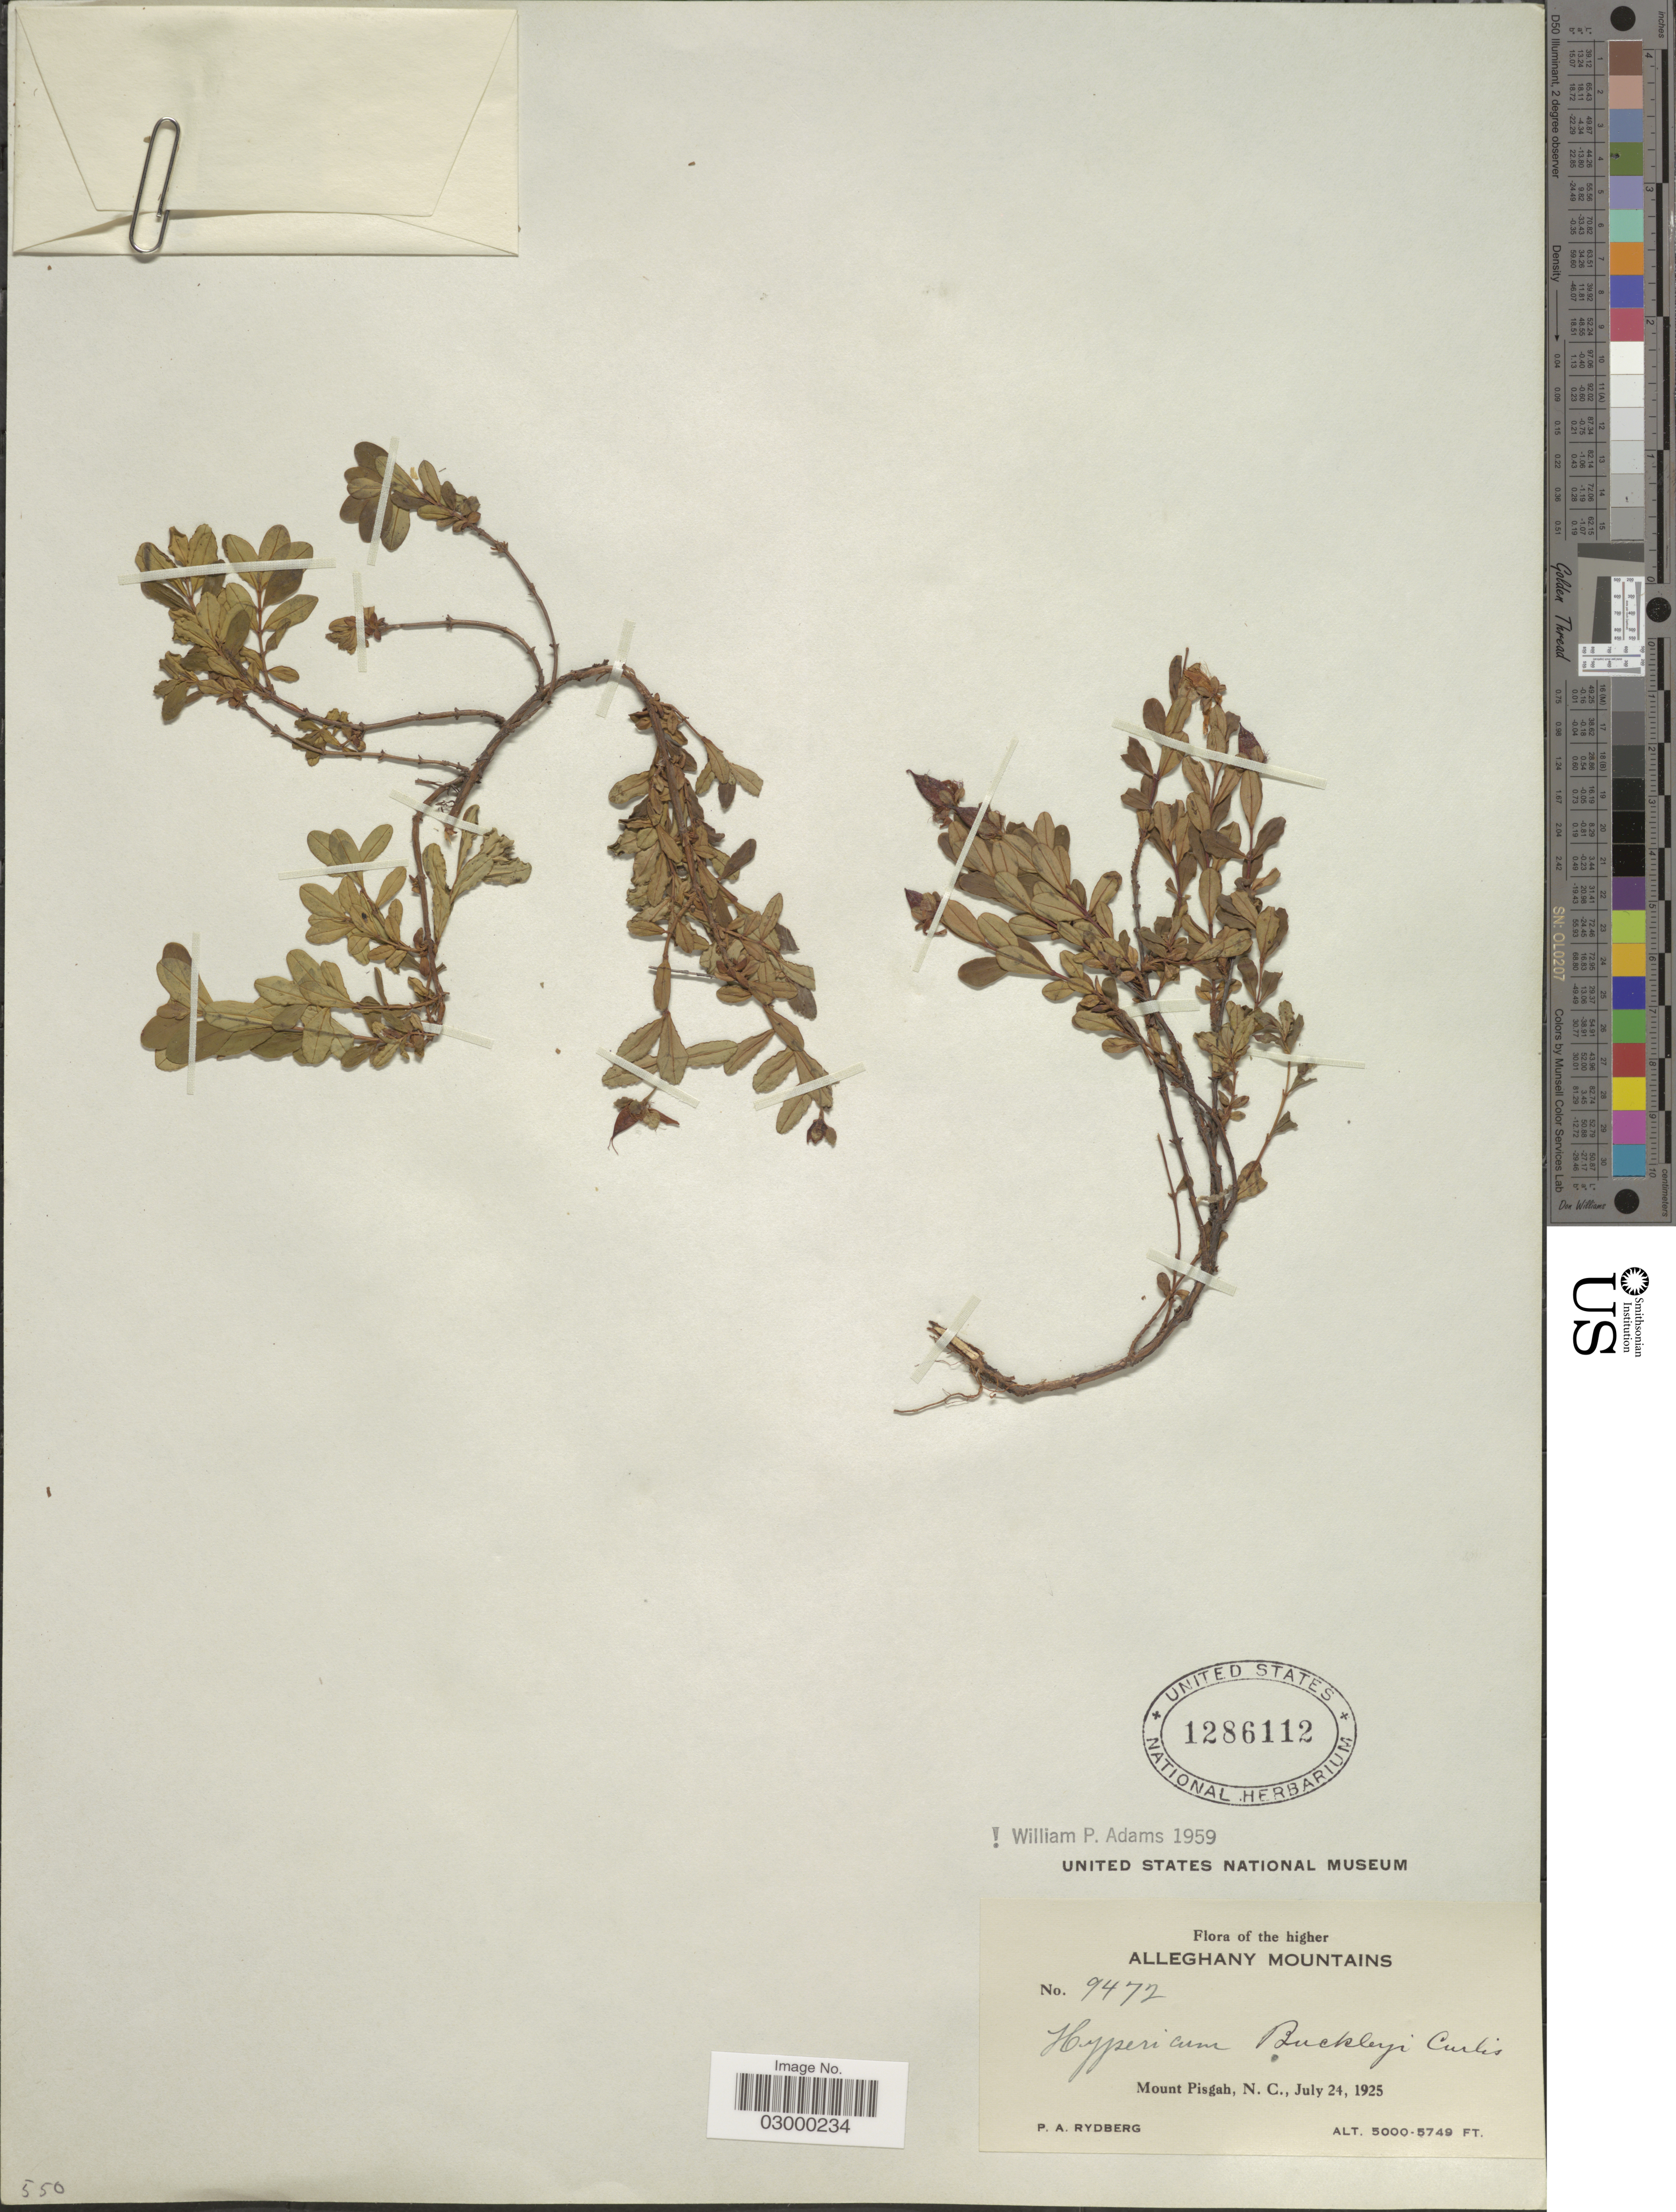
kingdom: Plantae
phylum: Tracheophyta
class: Magnoliopsida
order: Malpighiales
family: Hypericaceae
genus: Hypericum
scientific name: Hypericum buckleyi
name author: M.A. Curtis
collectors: P. A. Rydberg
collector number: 9472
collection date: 1925-07-24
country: United States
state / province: North Carolina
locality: The higher Alleghany Mountains, Mount Pisgah.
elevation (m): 1524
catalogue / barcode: US 1286112